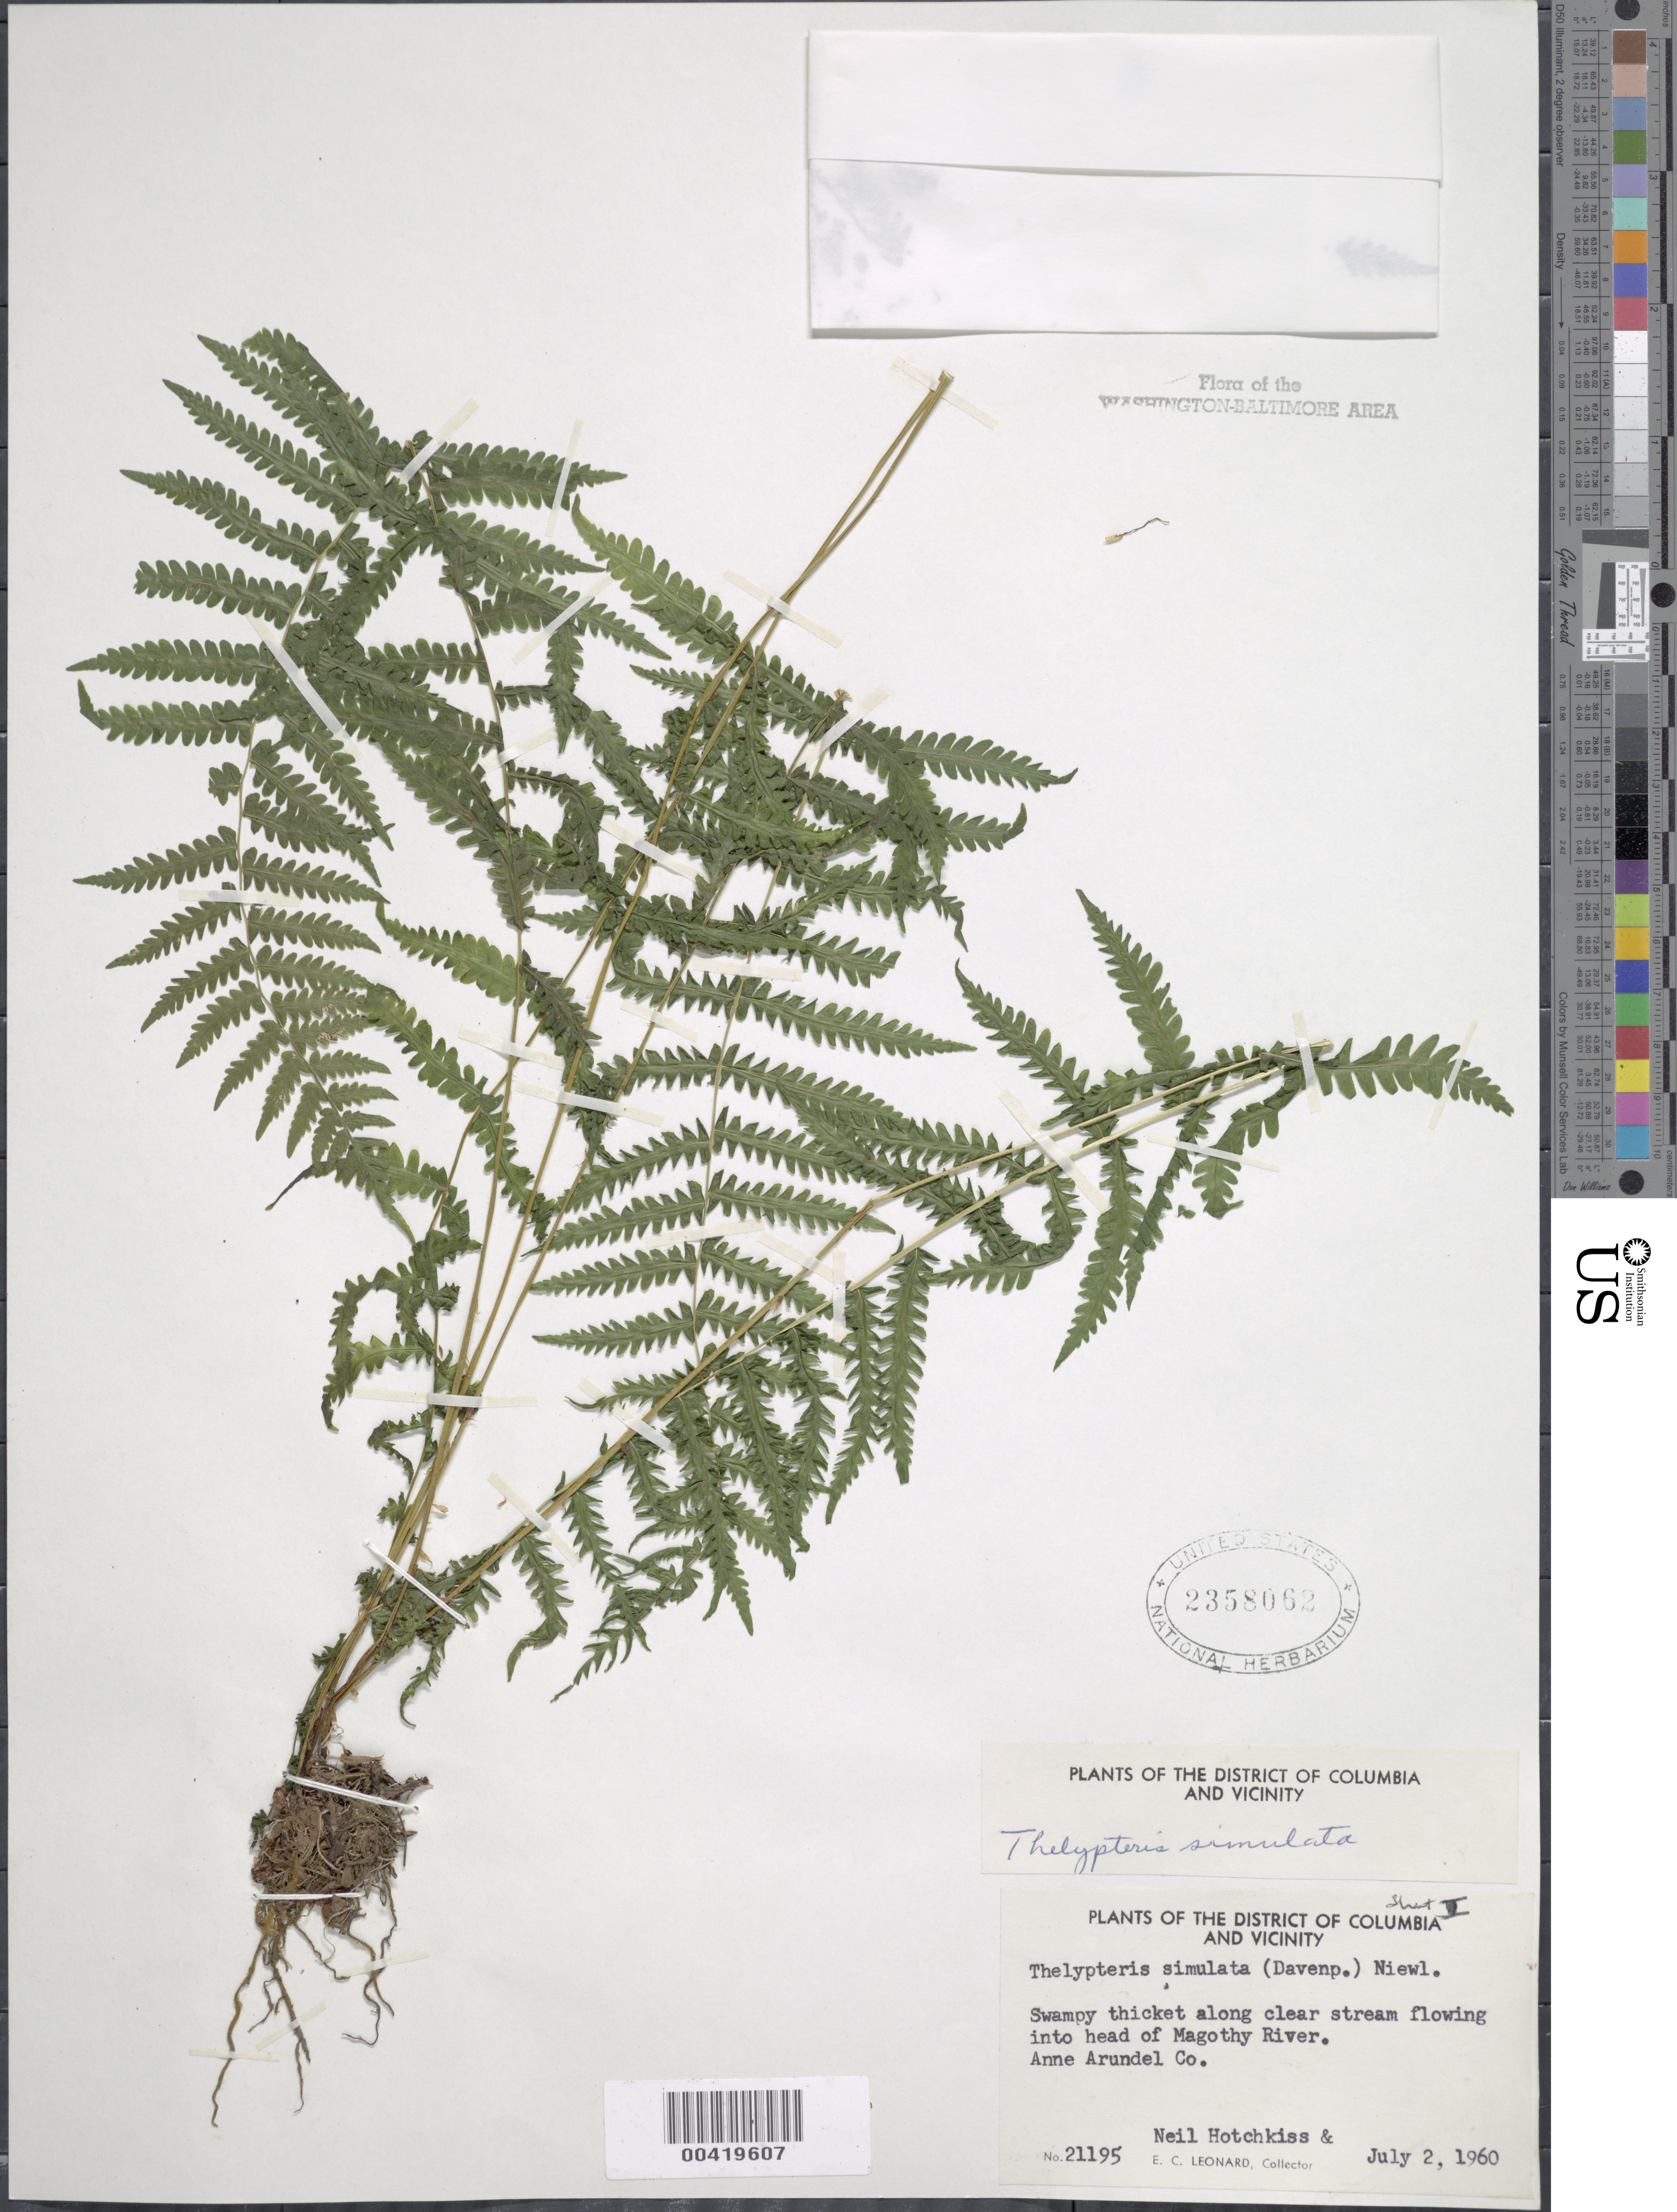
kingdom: Plantae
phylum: Tracheophyta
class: Polypodiopsida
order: Polypodiales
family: Thelypteridaceae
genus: Parathelypteris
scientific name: Parathelypteris simulata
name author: (Davenp.) Holttum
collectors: N. Hotchkiss & E. C. Leonard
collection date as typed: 02 Jul 1960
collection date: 1960-07-02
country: United States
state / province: Maryland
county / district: Anne Arundel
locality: Magothy River Tributary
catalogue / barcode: US 2358062